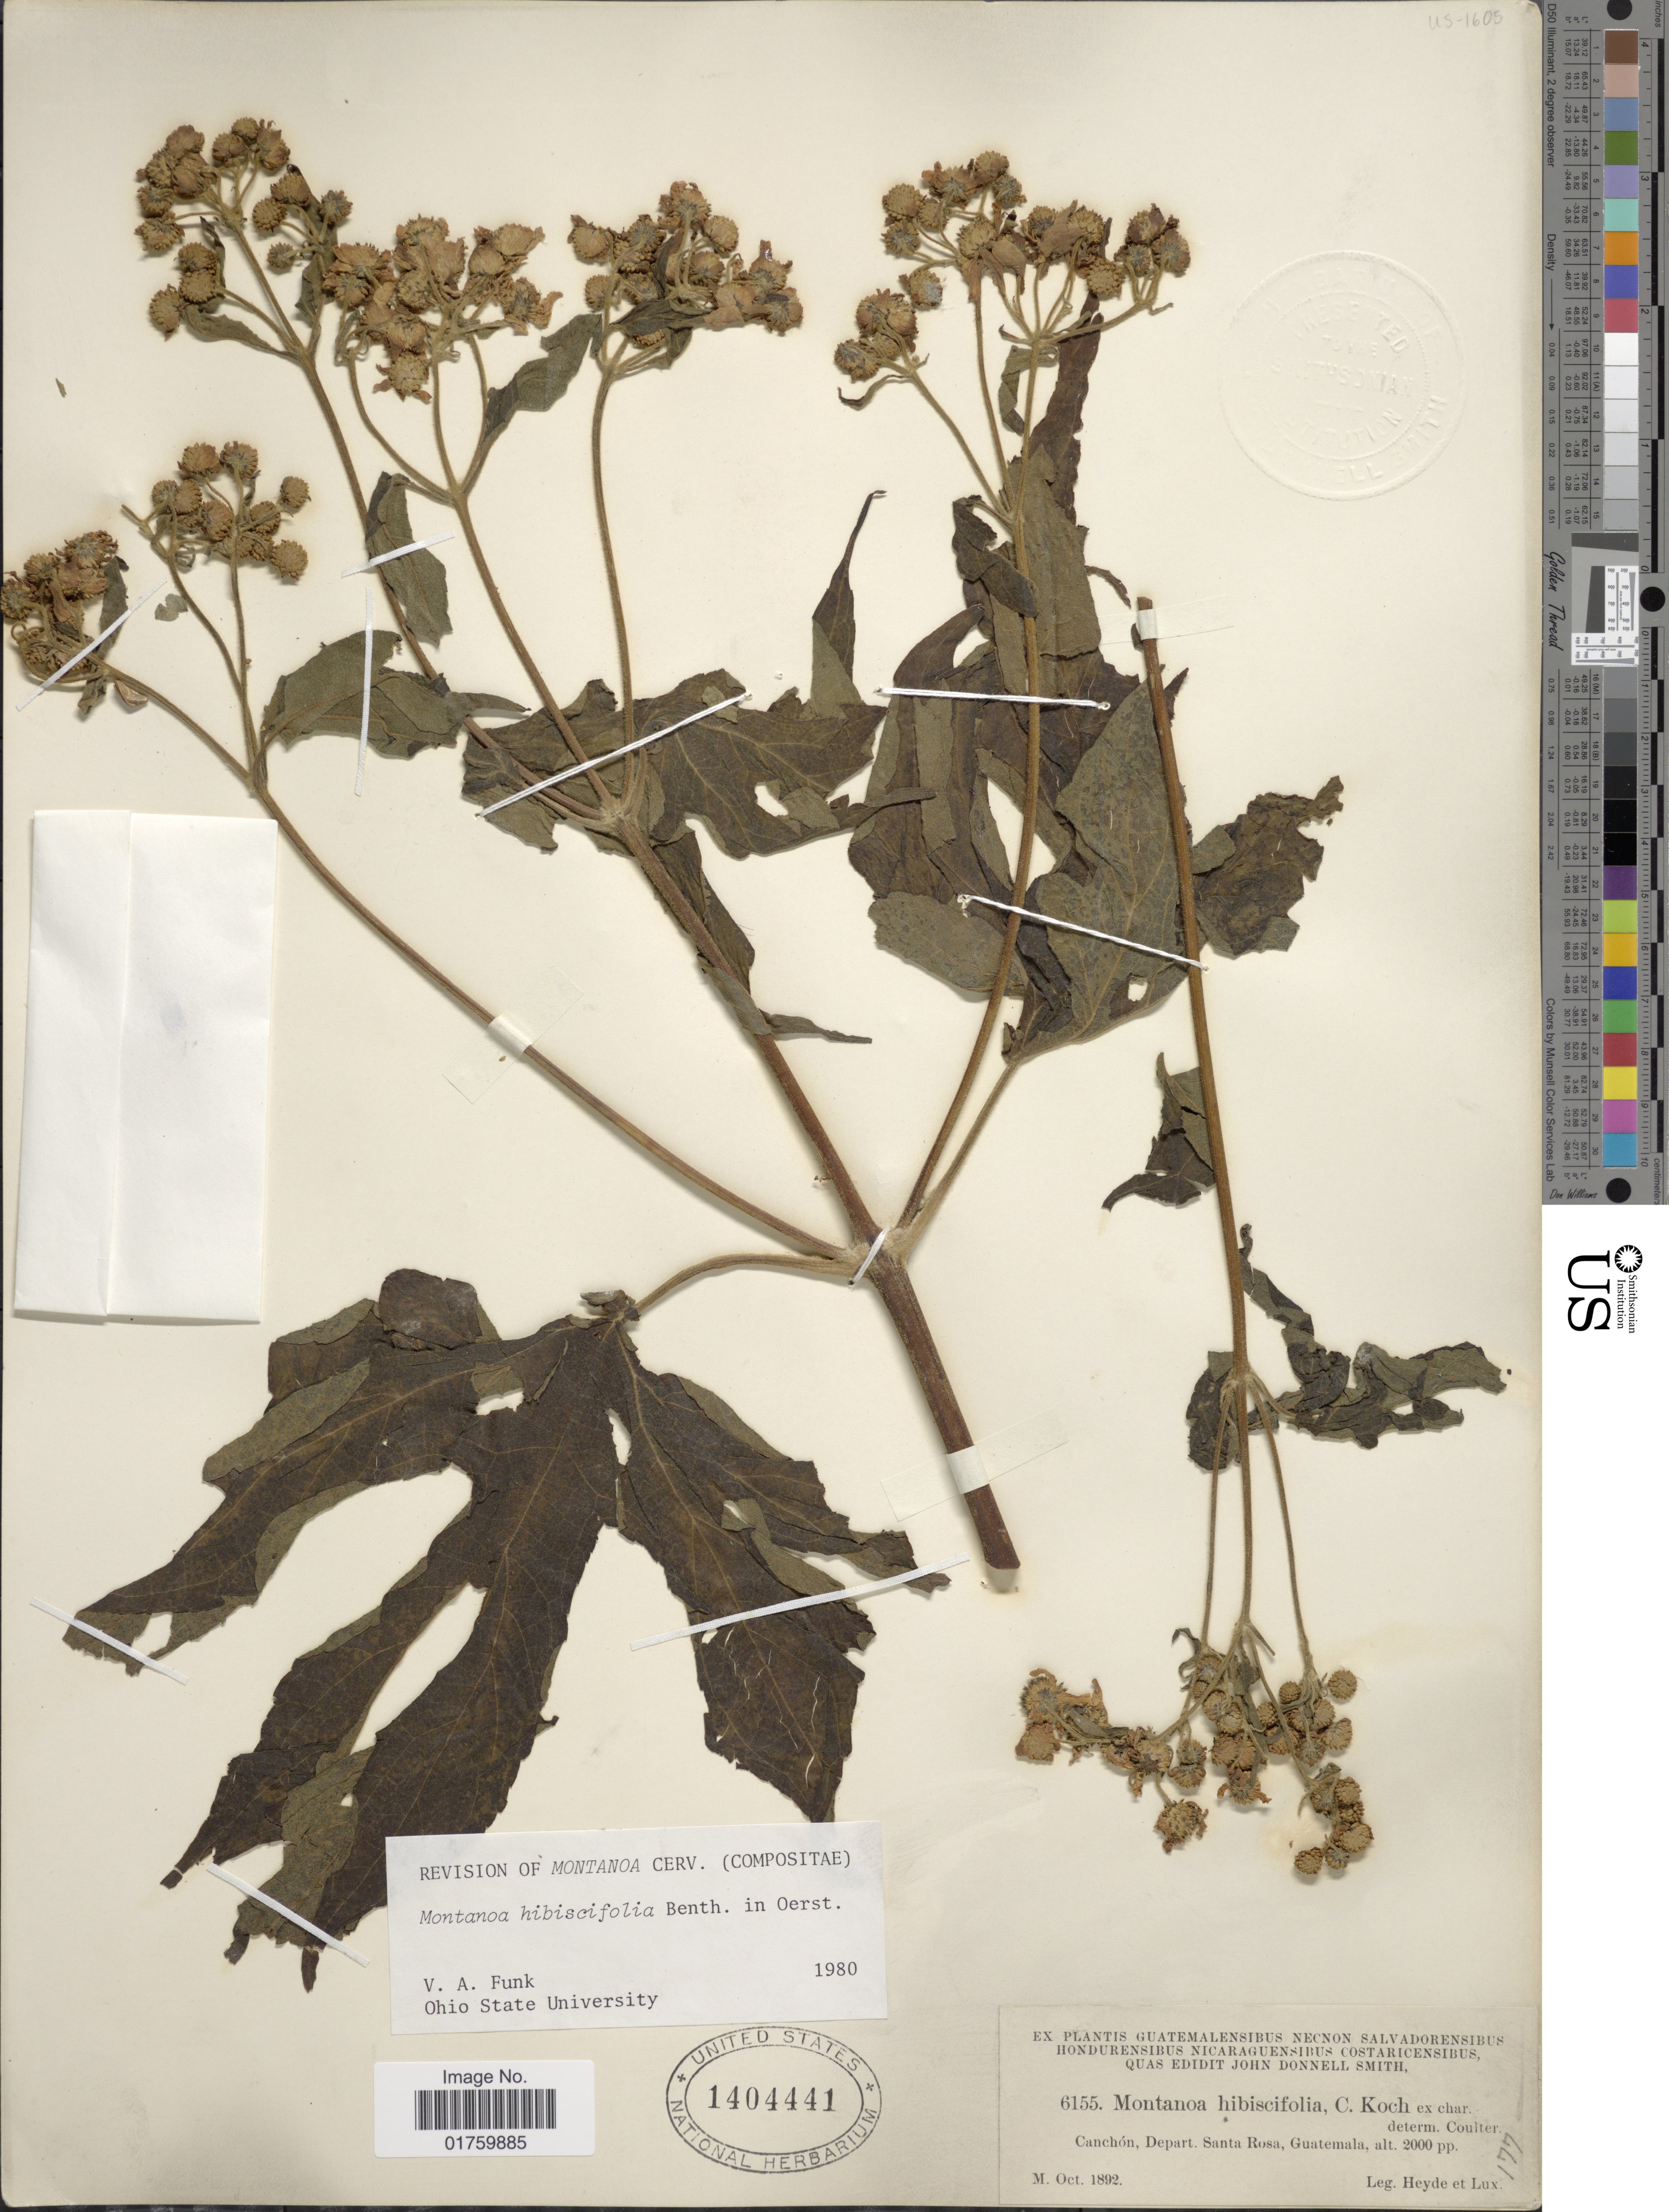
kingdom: Plantae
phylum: Tracheophyta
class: Magnoliopsida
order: Asterales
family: Asteraceae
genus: Montanoa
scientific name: Montanoa hibiscifolia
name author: Benth.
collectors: Heyde & Lux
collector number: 6155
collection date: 1892-10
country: Guatemala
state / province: Santa Rosa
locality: Canchón.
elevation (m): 610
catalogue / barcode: US 1404441